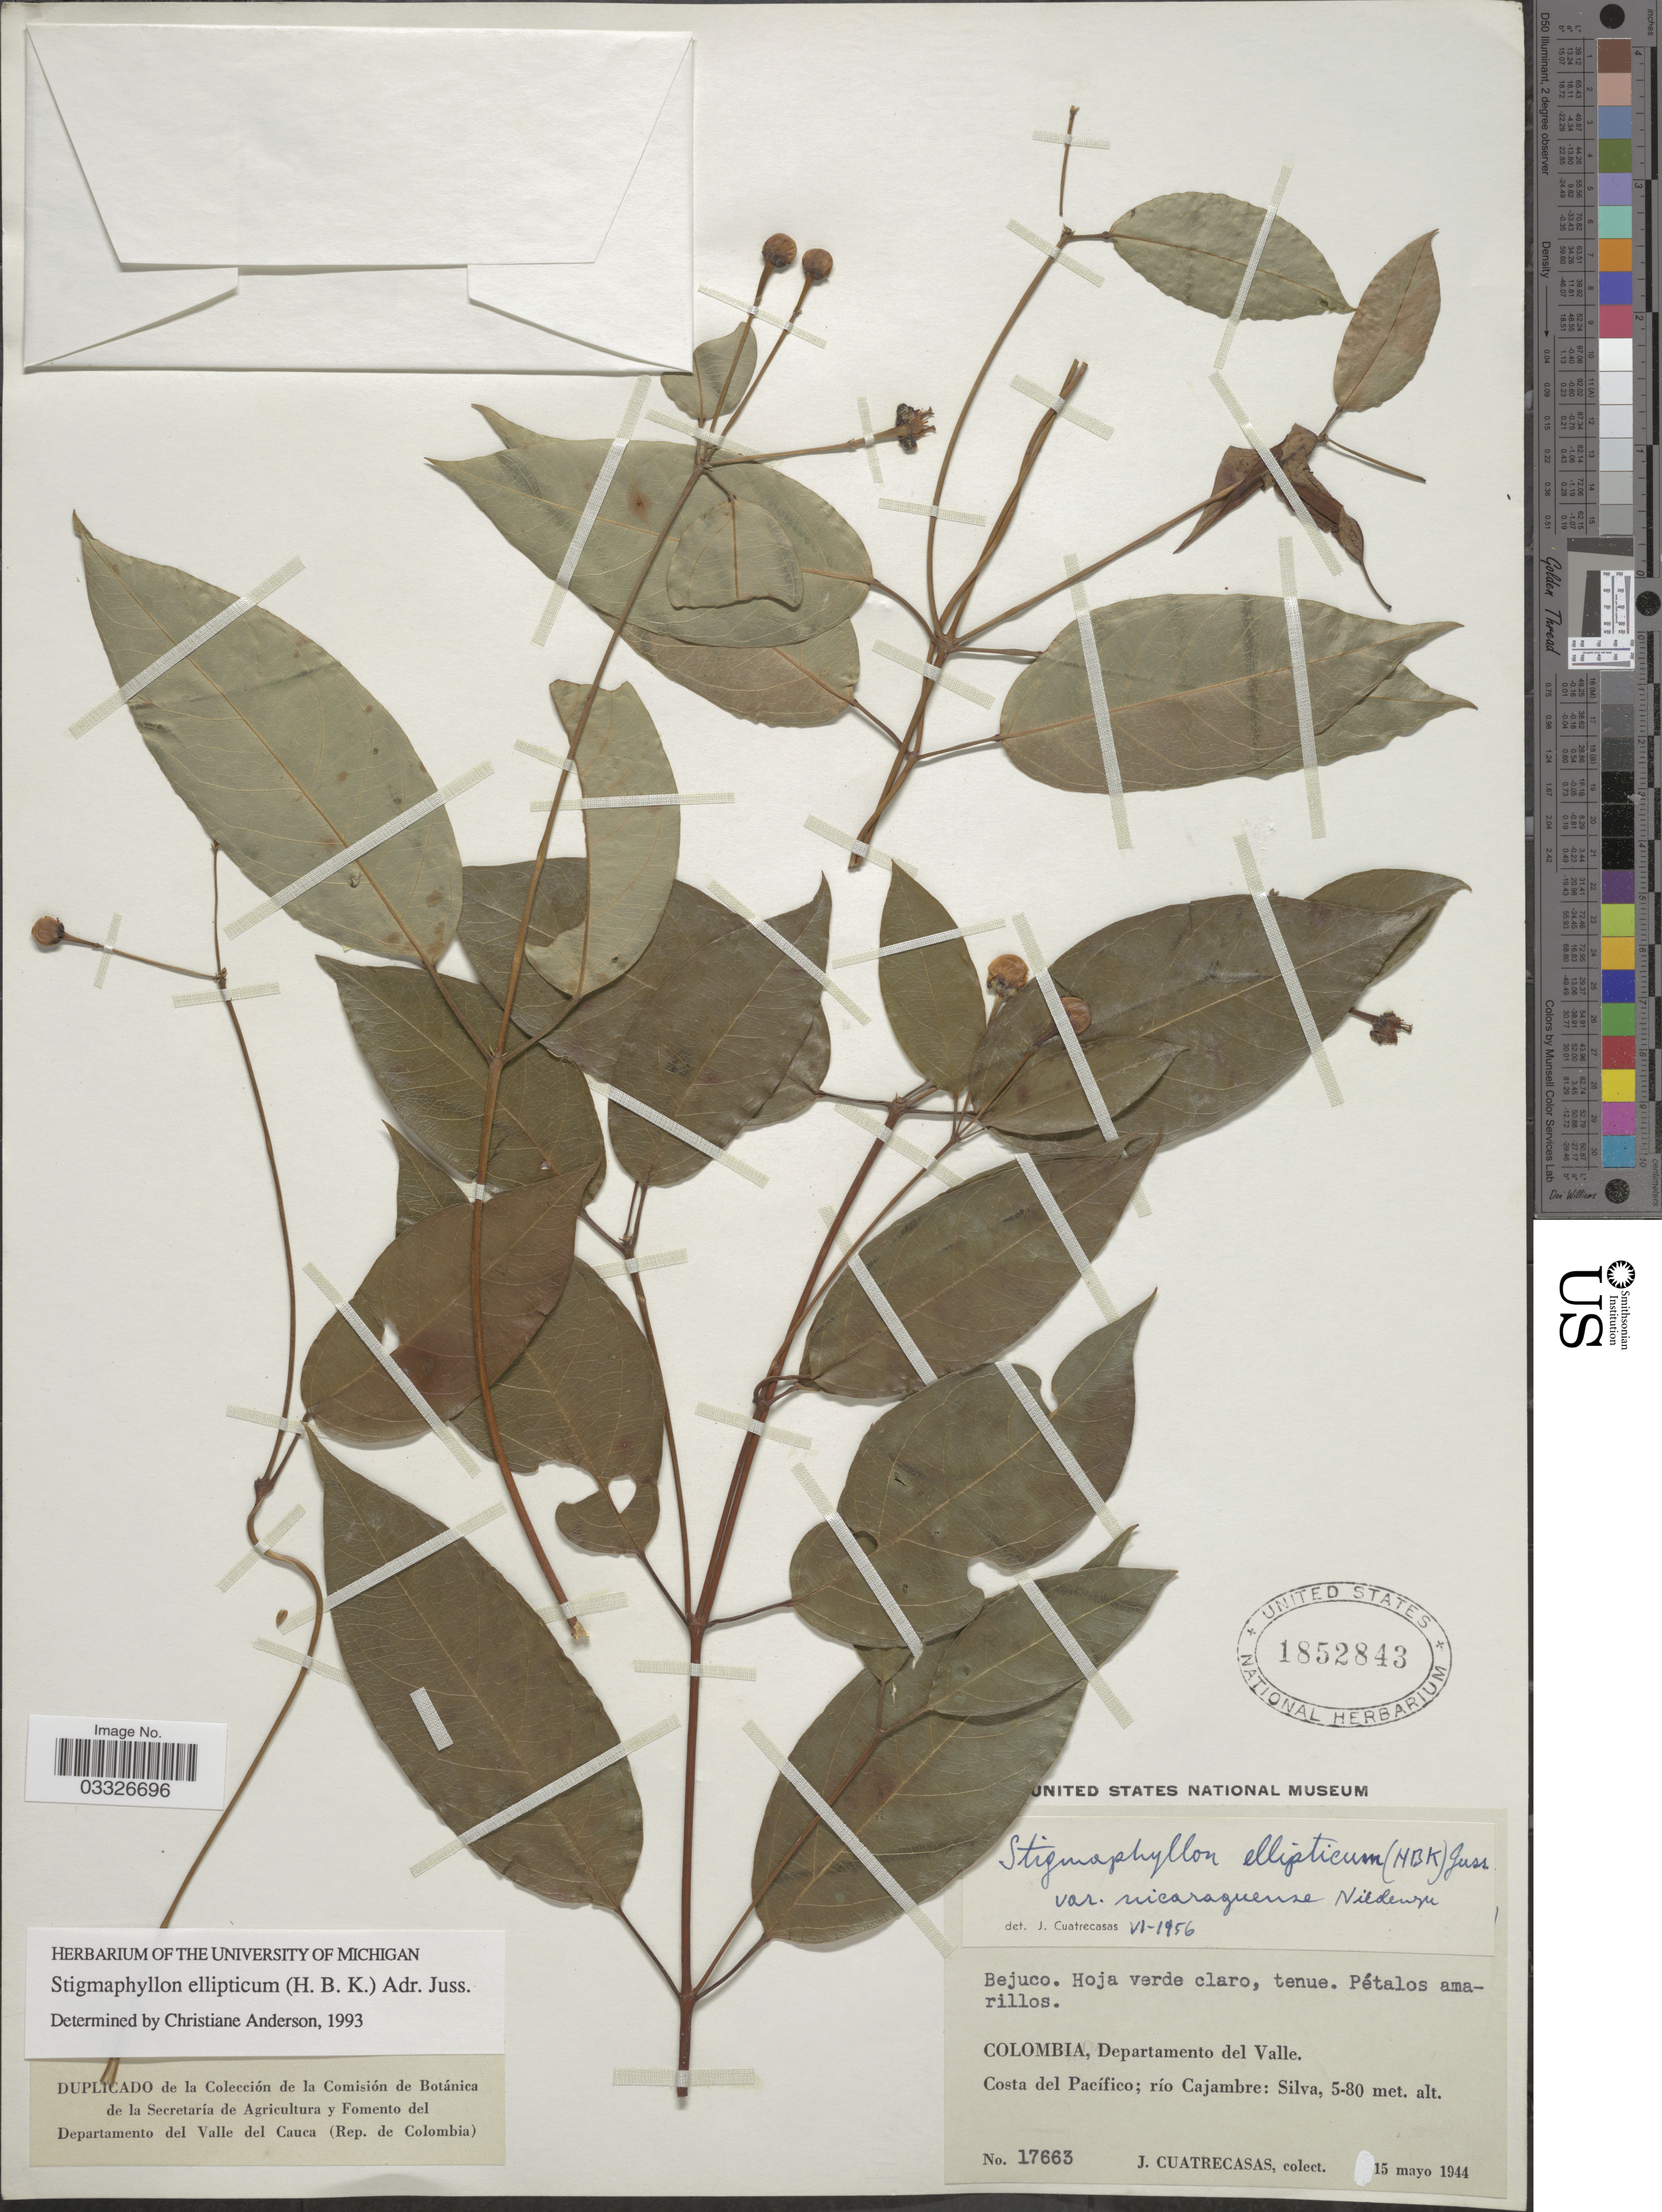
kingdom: Plantae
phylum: Tracheophyta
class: Magnoliopsida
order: Malpighiales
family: Malpighiaceae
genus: Stigmaphyllon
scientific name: Stigmaphyllon ellipticum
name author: (Kunth) A. Juss.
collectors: J. Cuatrecasas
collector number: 17663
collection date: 1944-05-15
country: Colombia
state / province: Valle del Cauca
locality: Departamento del Valle. Costa del Pacífico; río Cajambre: Silva.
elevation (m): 5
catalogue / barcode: US 1852843